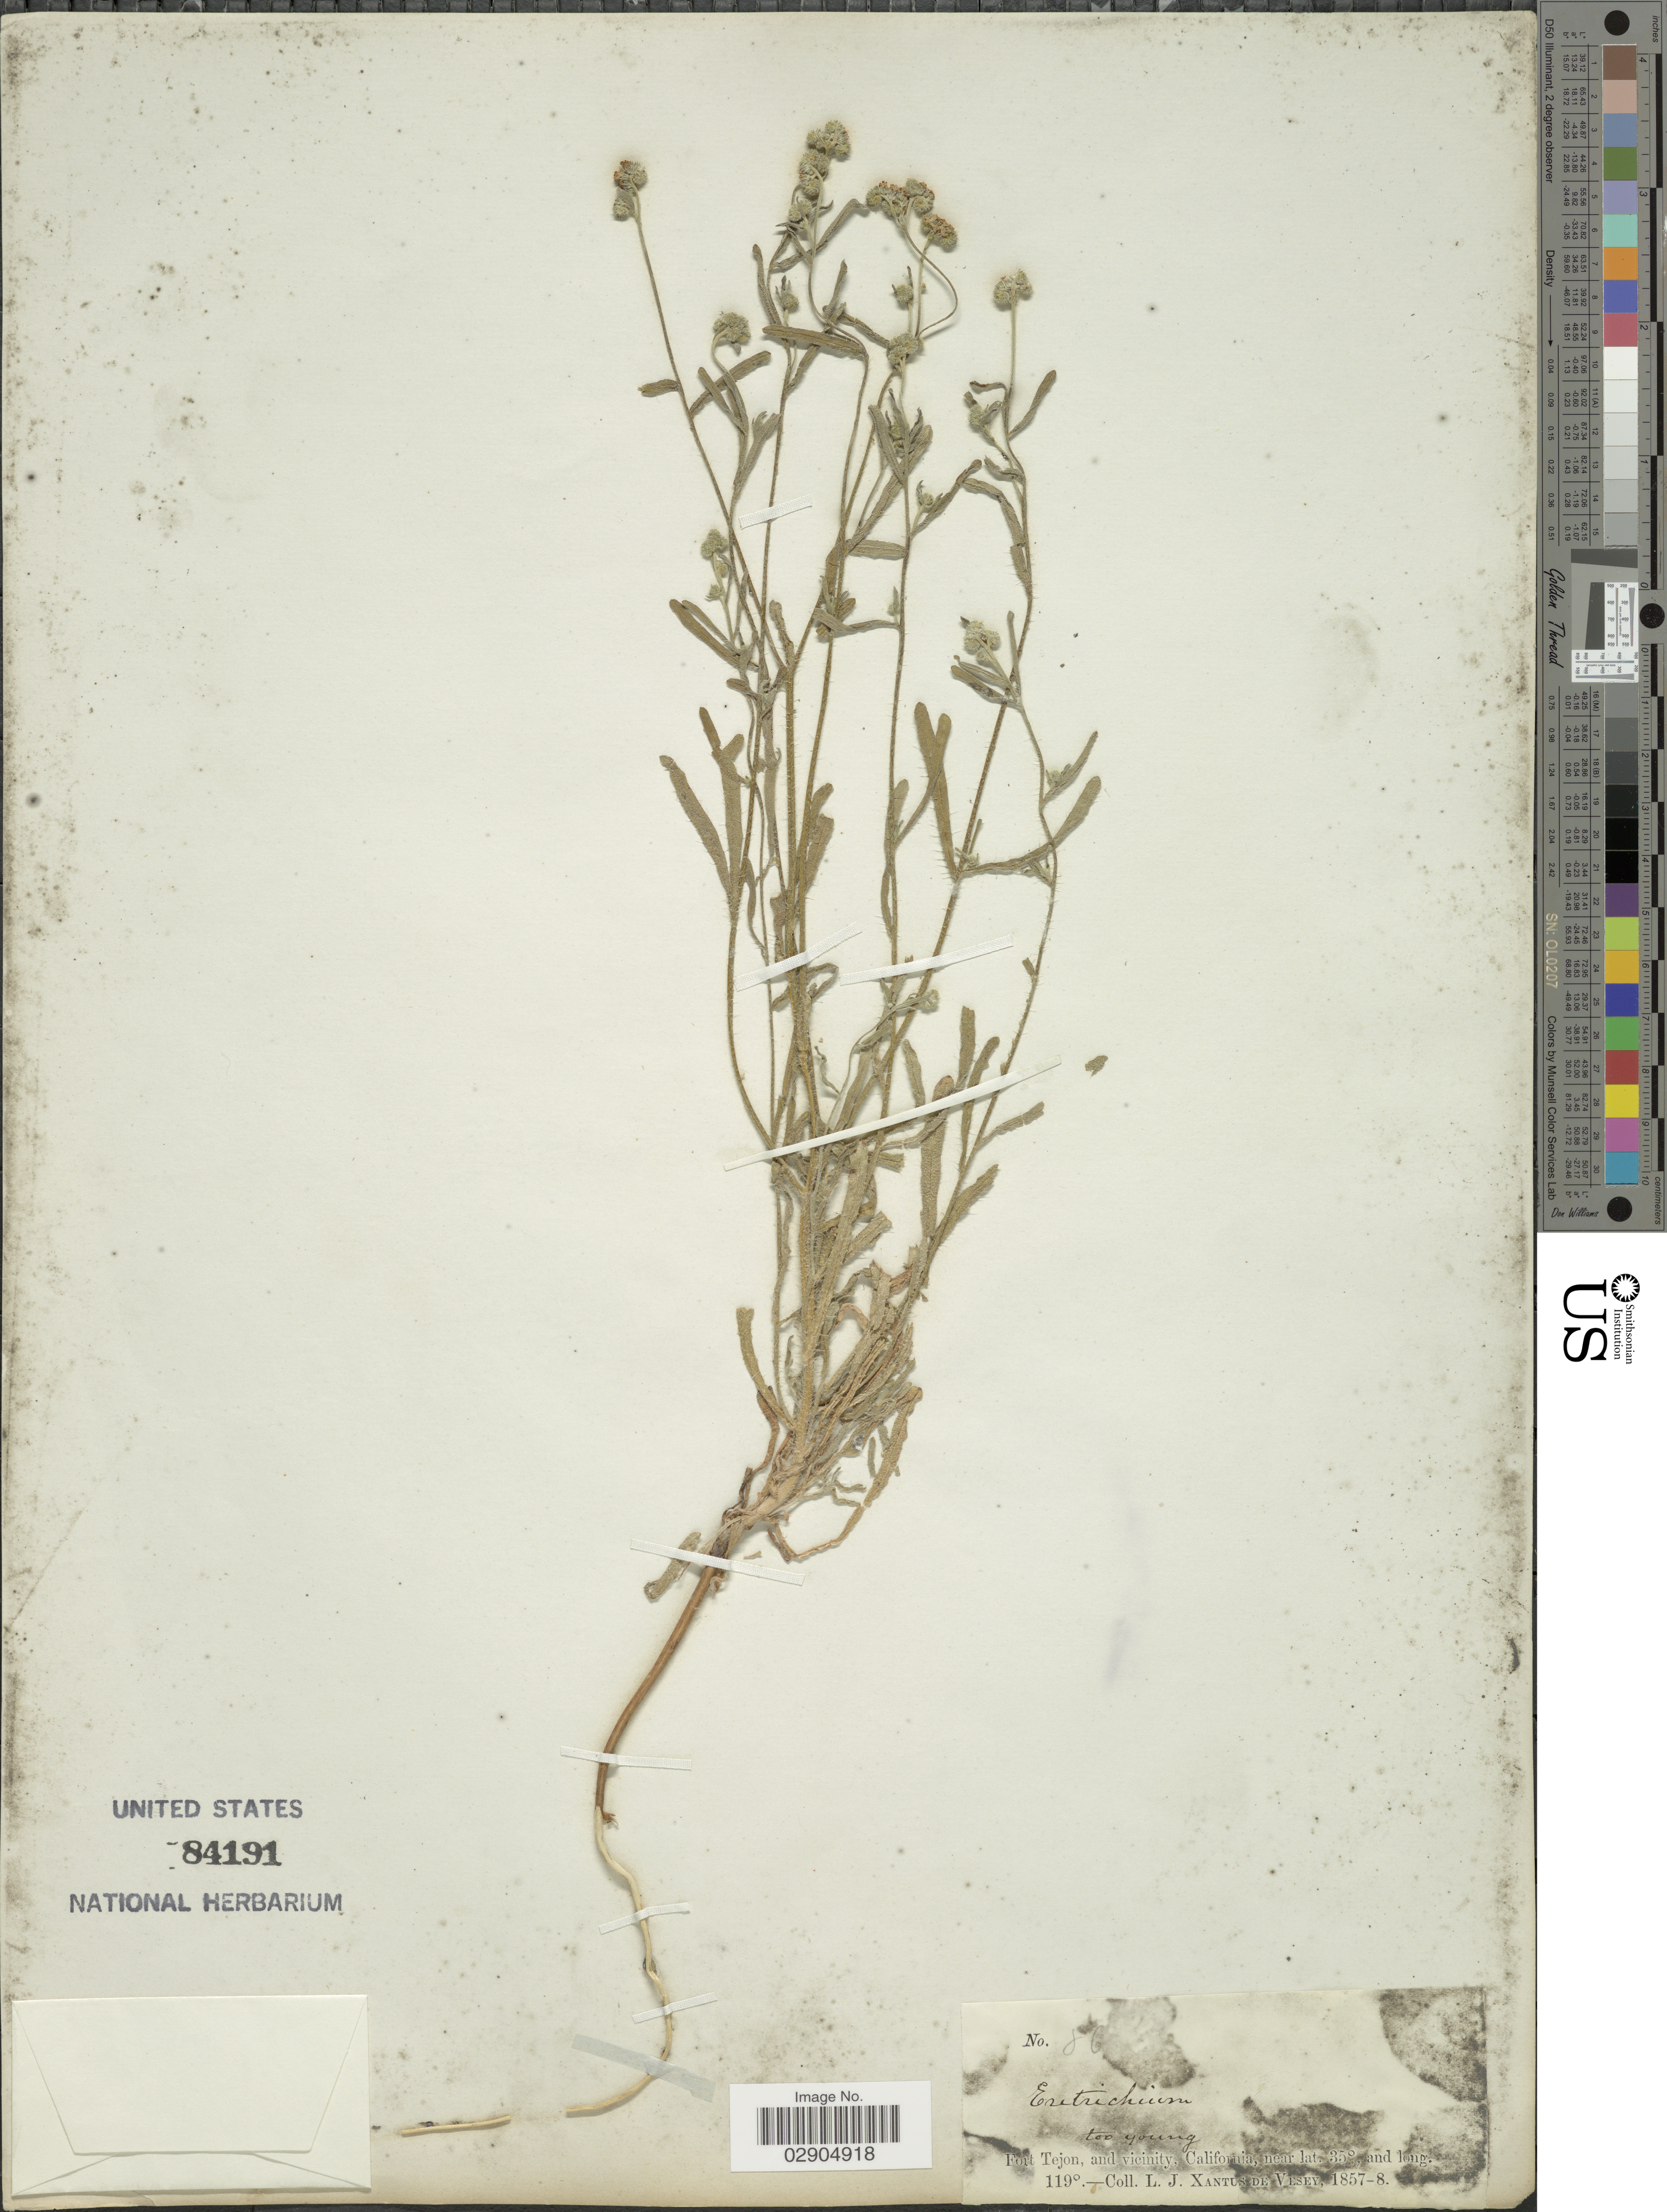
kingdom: Plantae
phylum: Tracheophyta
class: Magnoliopsida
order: Boraginales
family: Boraginaceae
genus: Eritrichium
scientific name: Eritrichium sp.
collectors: L. Xantus de Vesey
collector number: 86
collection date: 1857/1858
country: United States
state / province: California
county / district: Kern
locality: Fort Tejon, and vicinity, California.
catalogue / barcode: US 84191